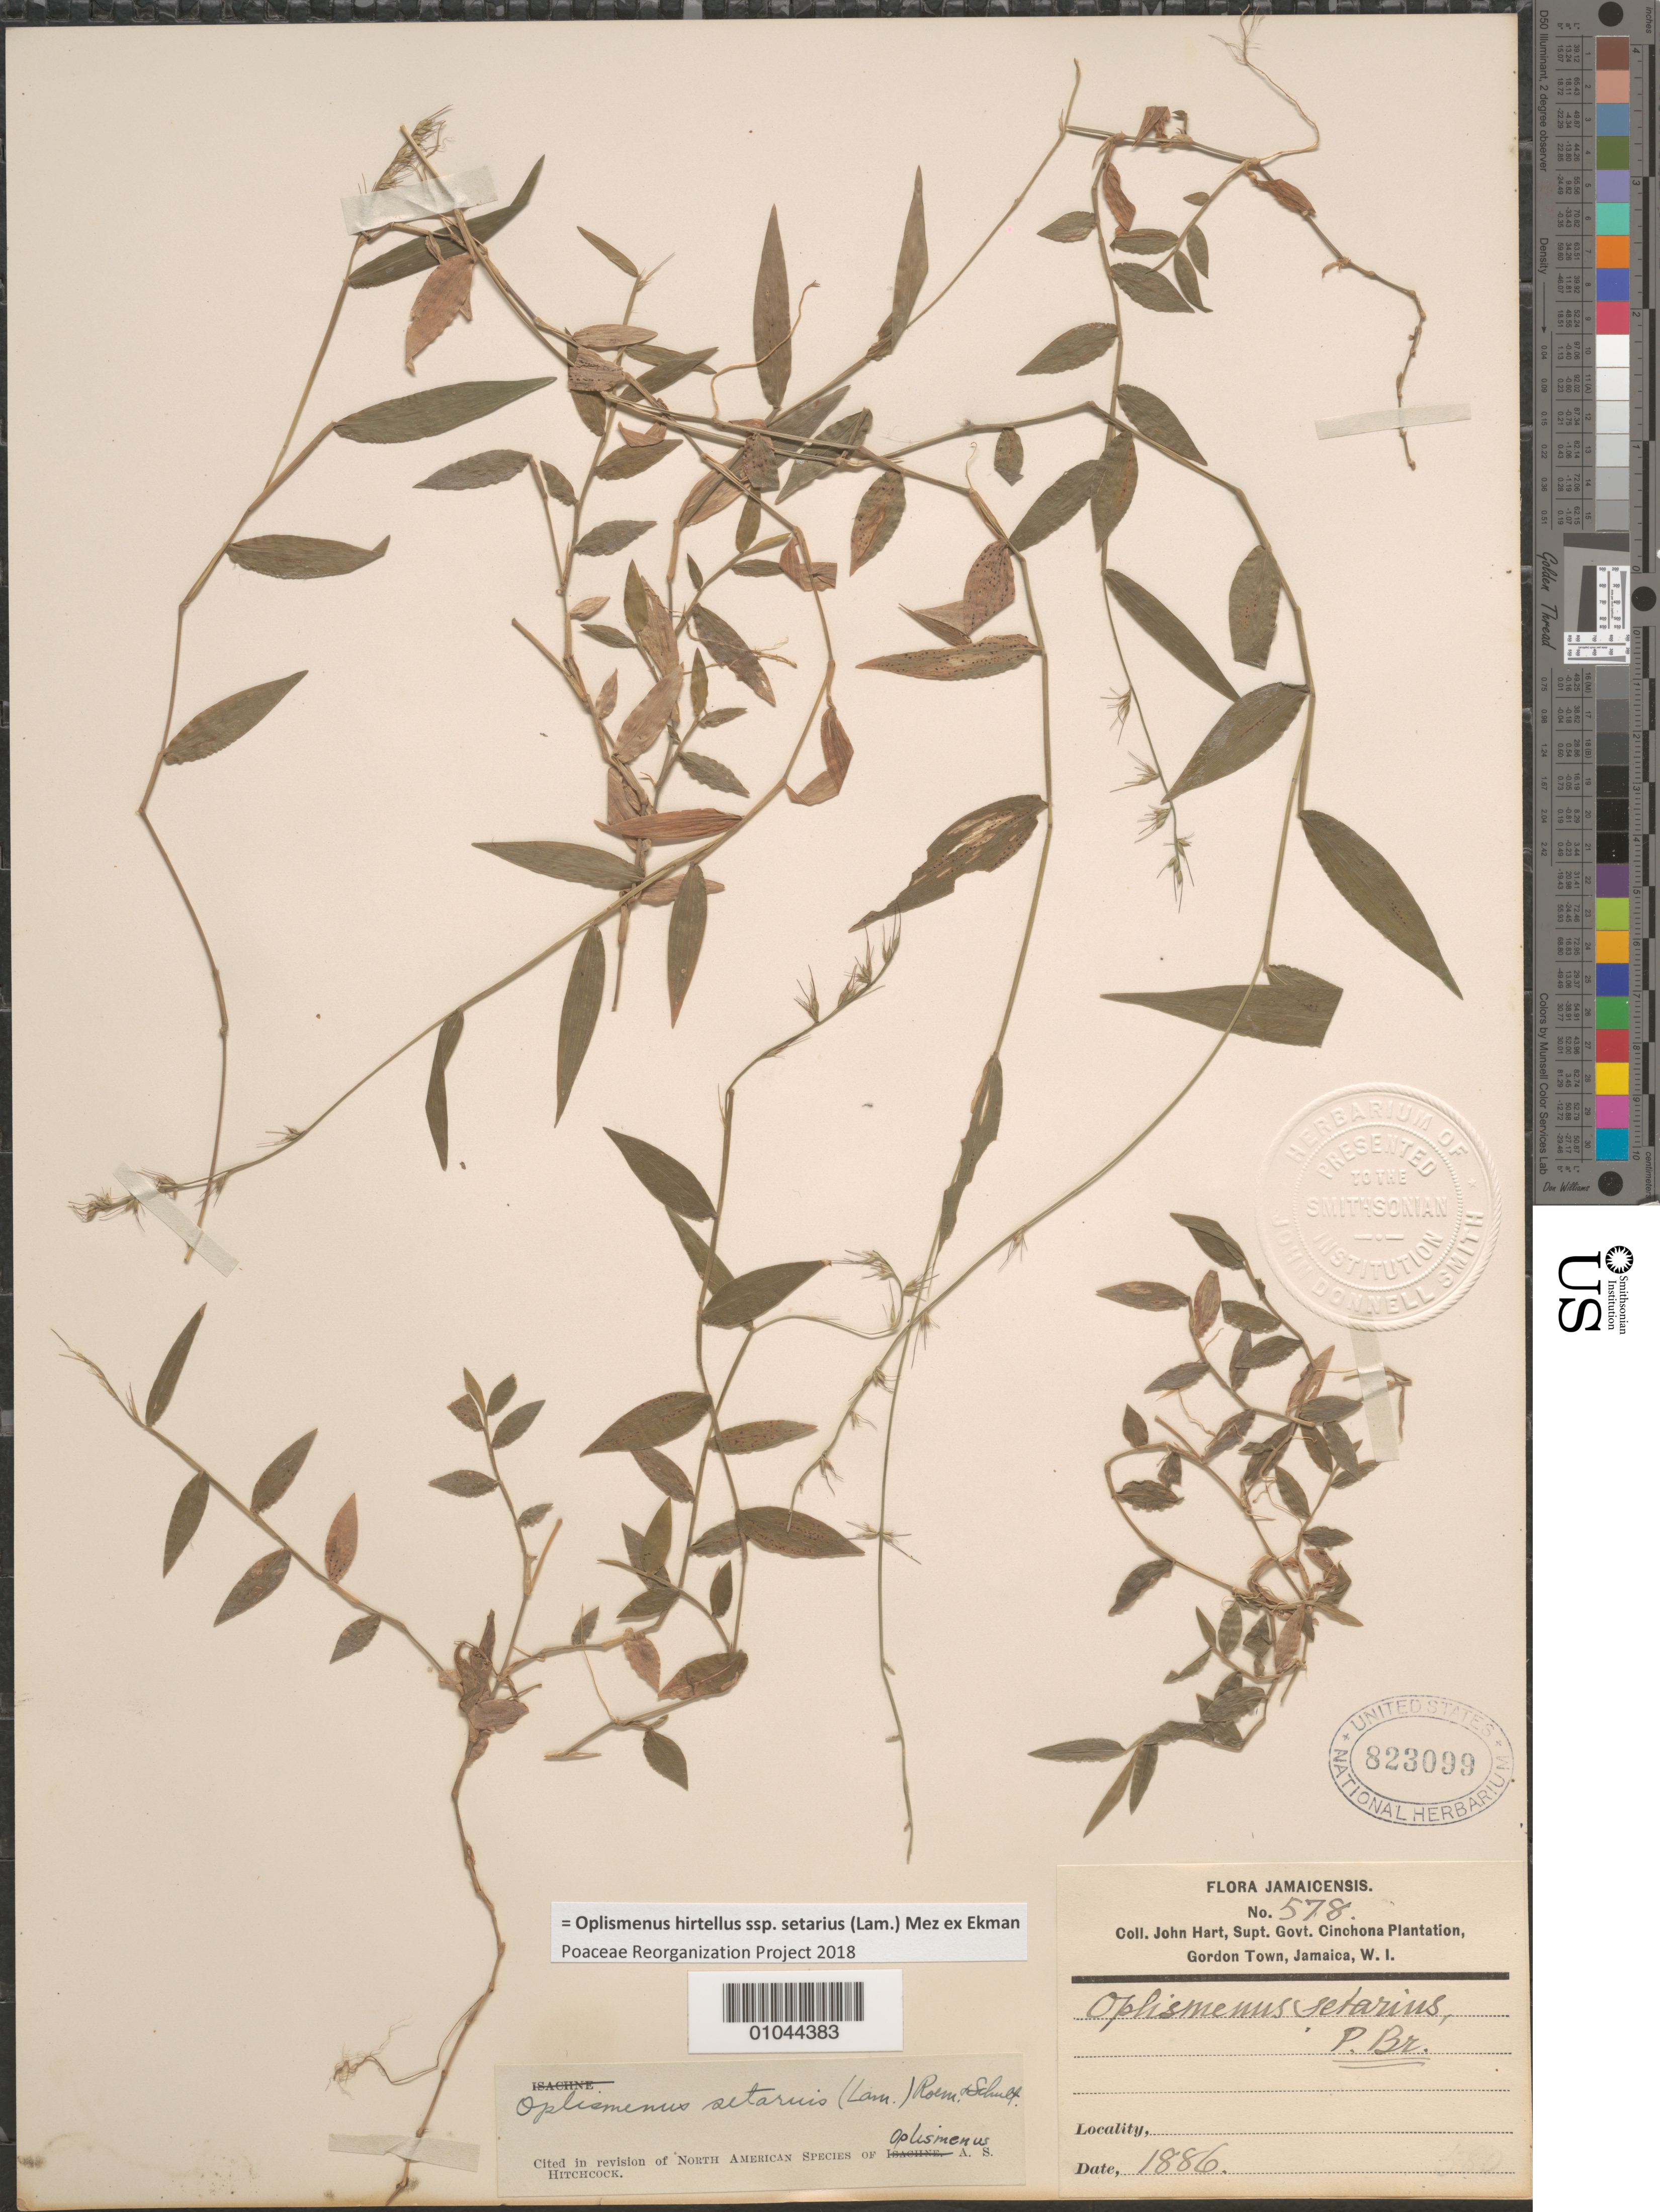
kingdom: Plantae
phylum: Tracheophyta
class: Liliopsida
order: Poales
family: Poaceae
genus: Oplismenus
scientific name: Oplismenus hirtellus subsp. setarius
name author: (Lam.) Mez ex Ekman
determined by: Poaceae Reorganization Project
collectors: J. Hart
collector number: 578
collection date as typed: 01 Jan 1886 to 31 Dec 1886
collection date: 1886-01-01/1886-12-31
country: Jamaica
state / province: Saint Andrew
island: Jamaica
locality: Gordon Town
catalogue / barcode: US 823099